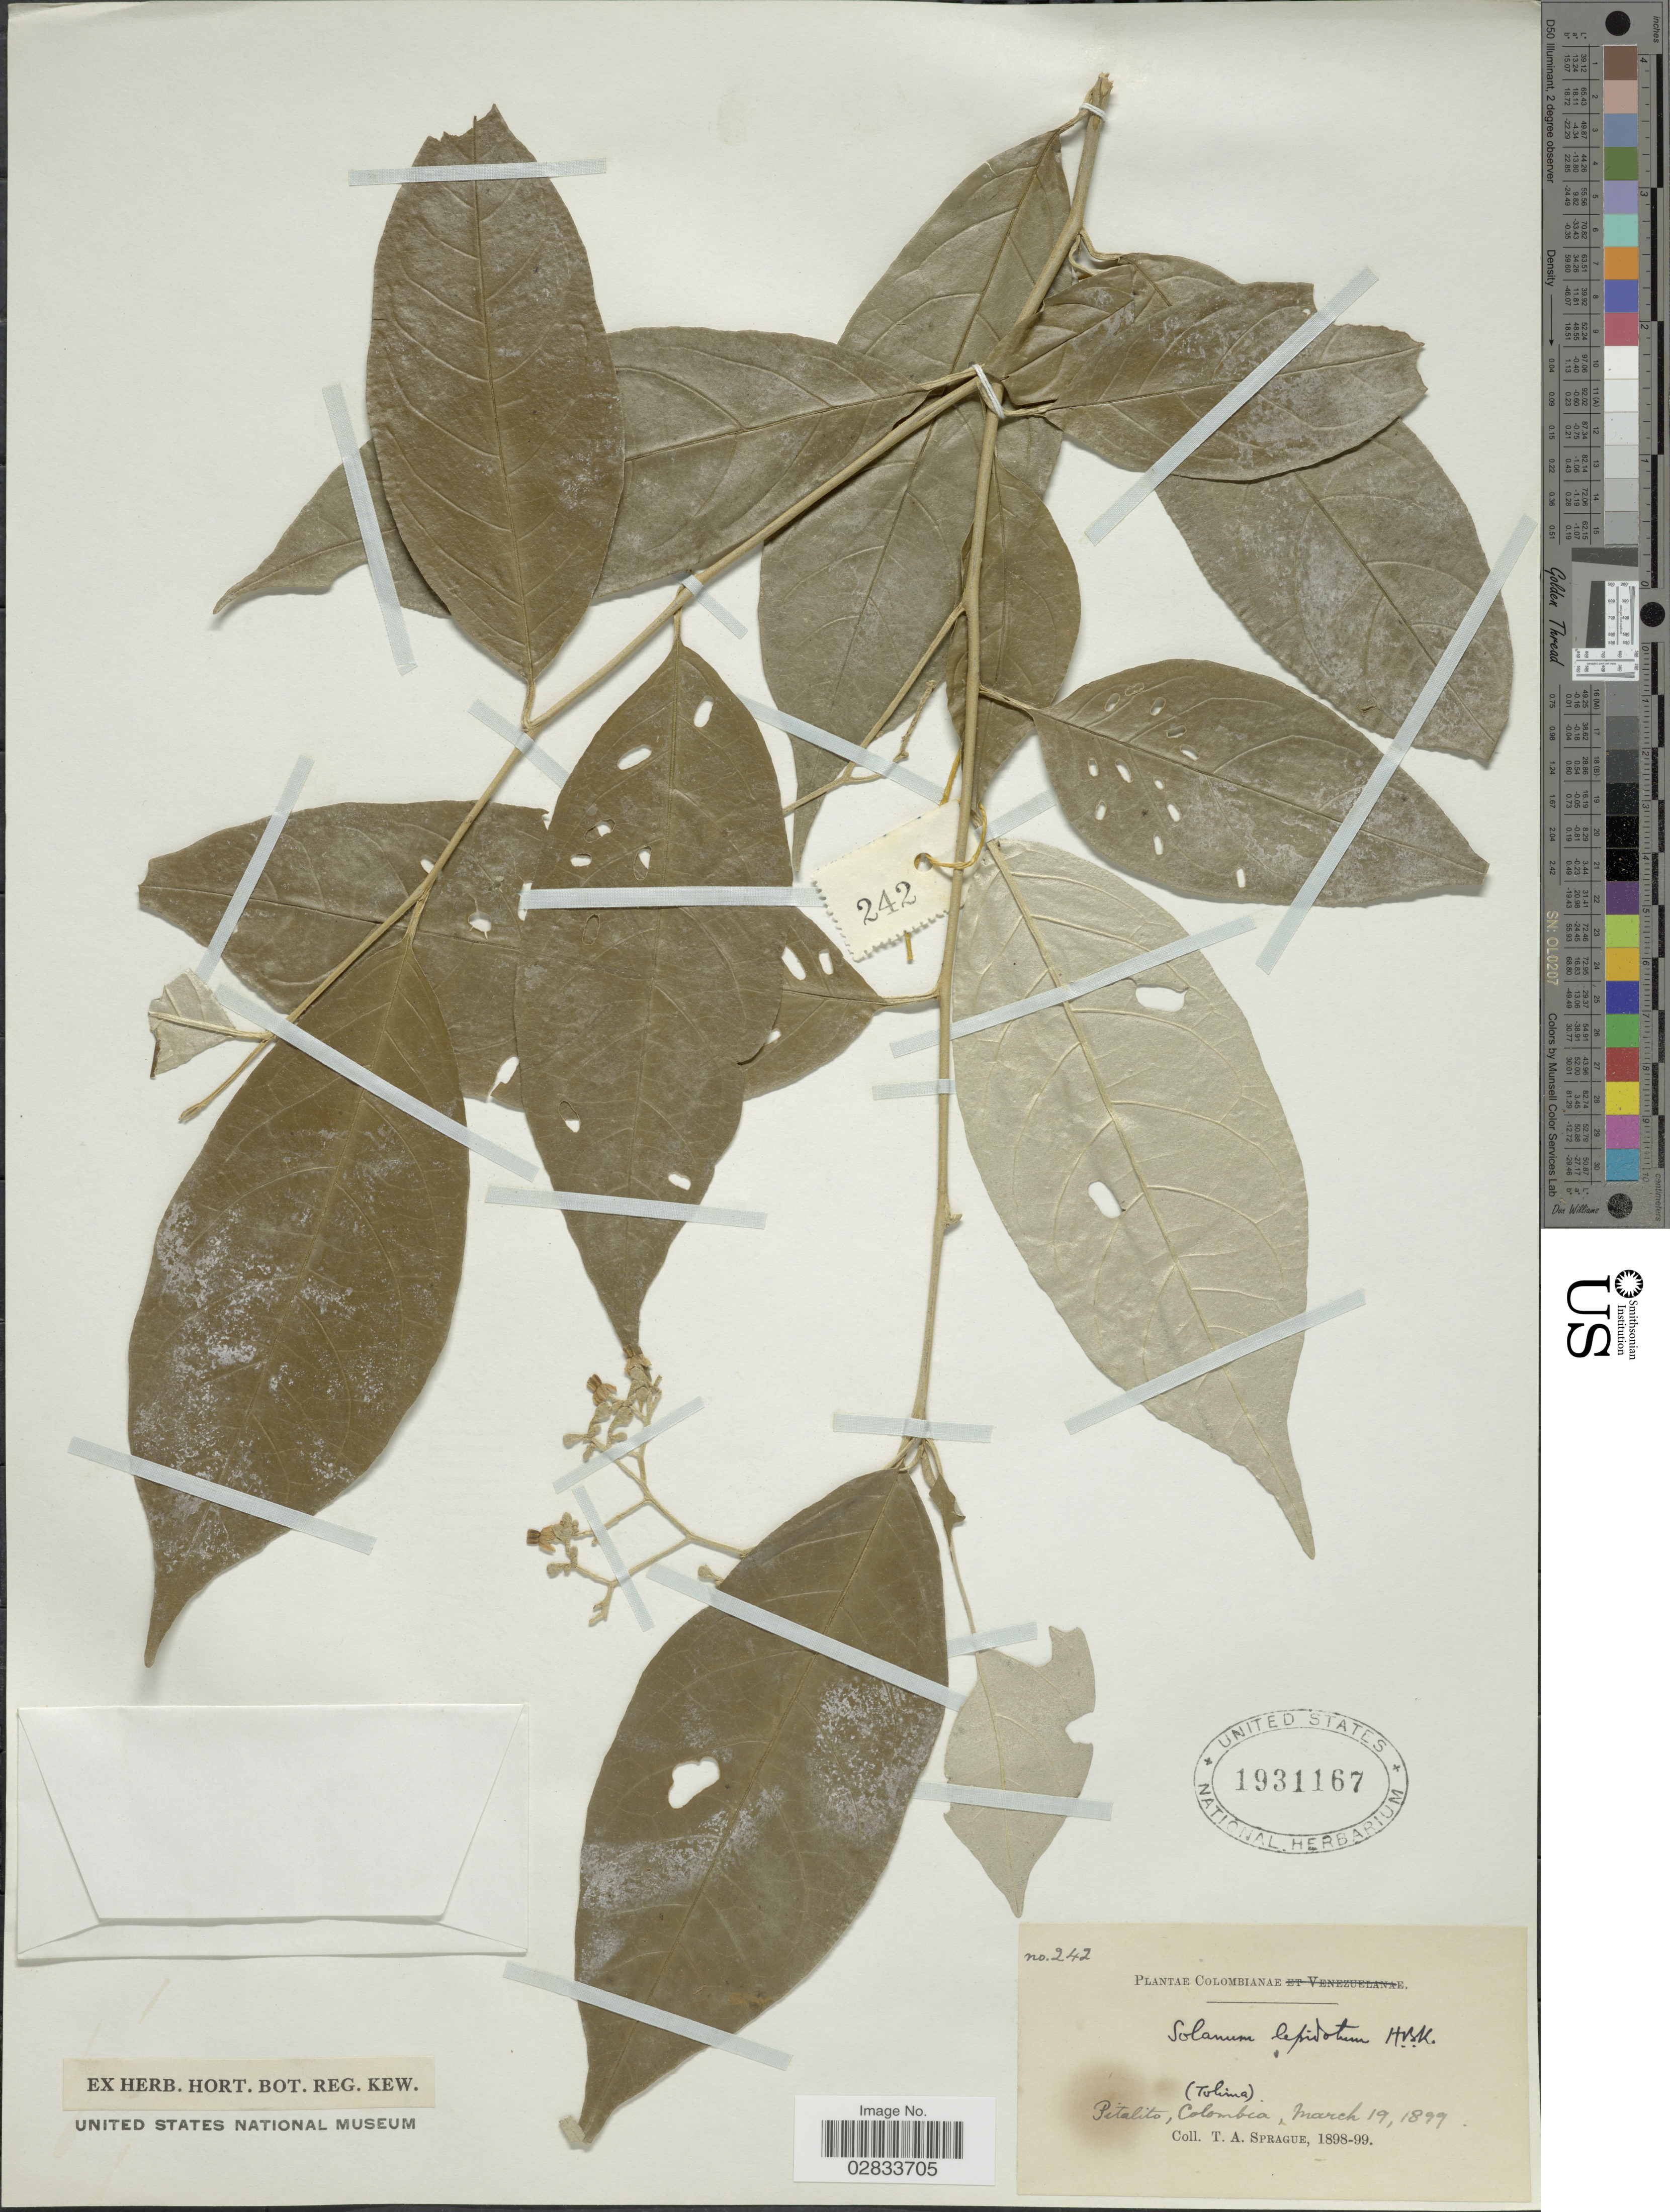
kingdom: Plantae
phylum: Tracheophyta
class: Magnoliopsida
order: Solanales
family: Solanaceae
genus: Solanum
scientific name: Solanum lepidotum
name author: Humb. & Bonpl. ex Dunal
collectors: T. A. Sprague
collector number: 242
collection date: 1899-03-19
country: Colombia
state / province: Tolima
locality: (Tolima) Pitalito.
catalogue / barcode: US 1931167